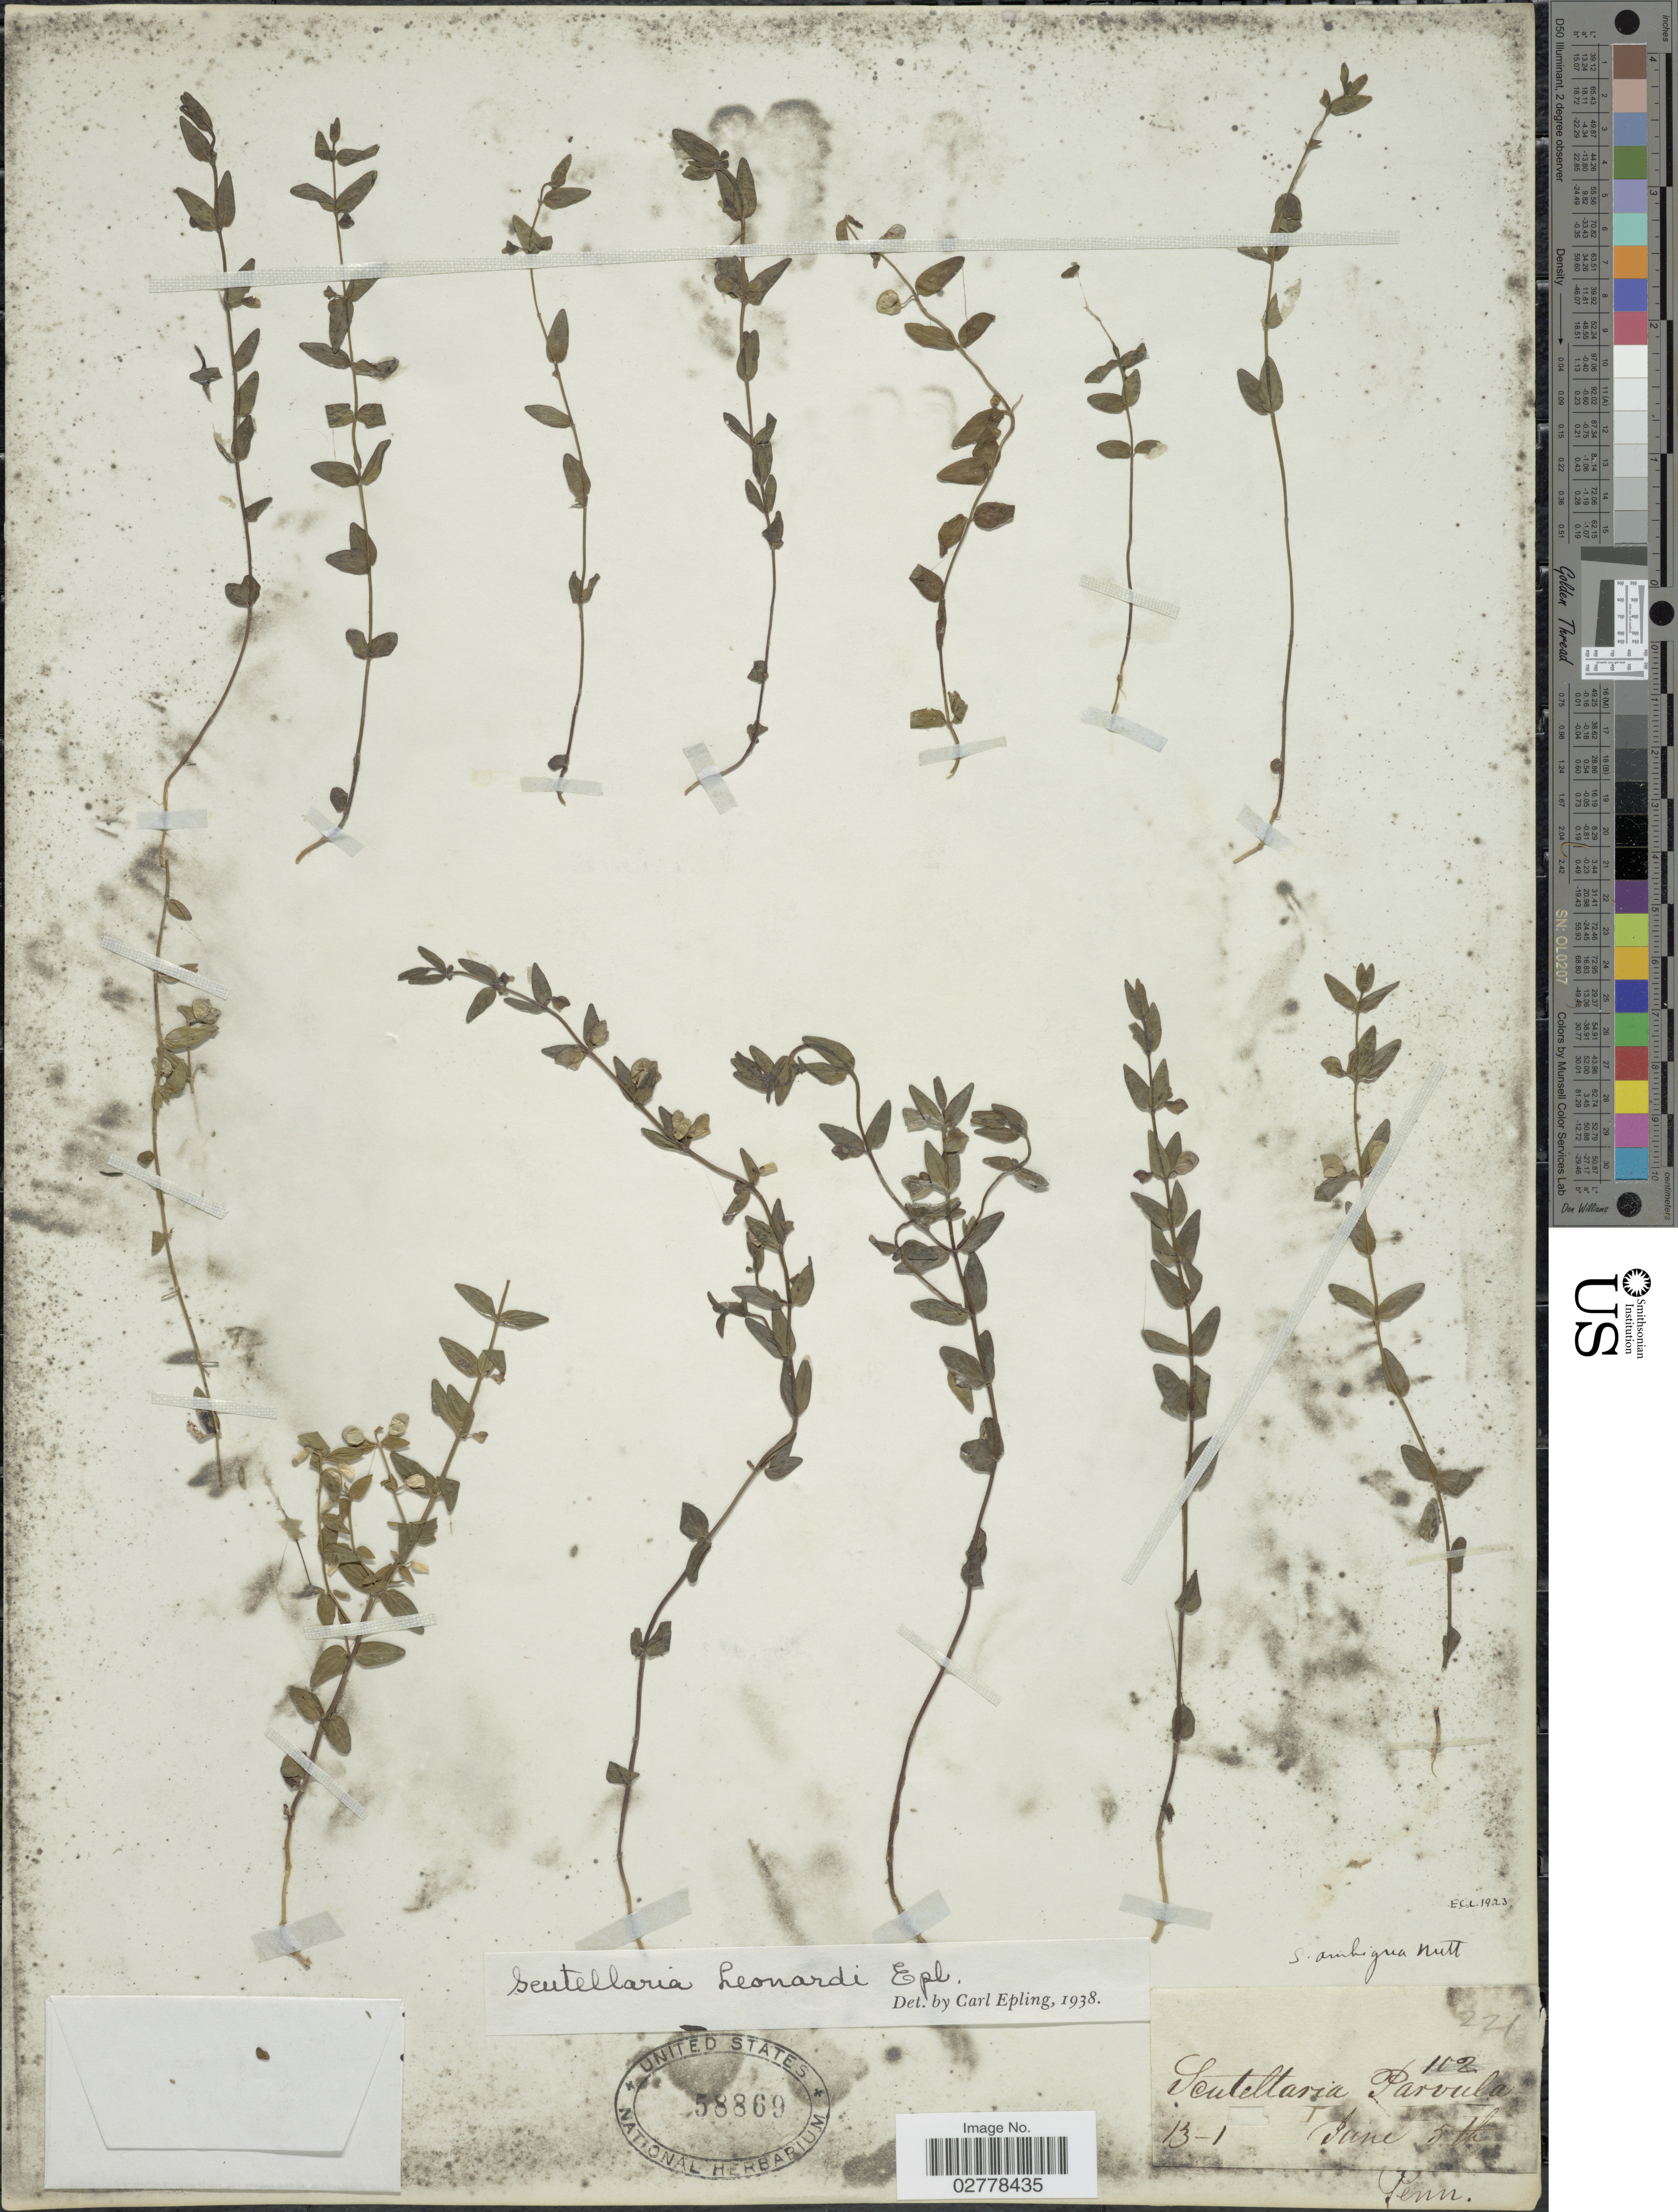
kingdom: Plantae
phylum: Tracheophyta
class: Magnoliopsida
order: Lamiales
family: Lamiaceae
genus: Scutellaria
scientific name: Scutellaria leonardii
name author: Epling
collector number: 13-1?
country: United States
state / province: Pennsylvania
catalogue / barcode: US 58869